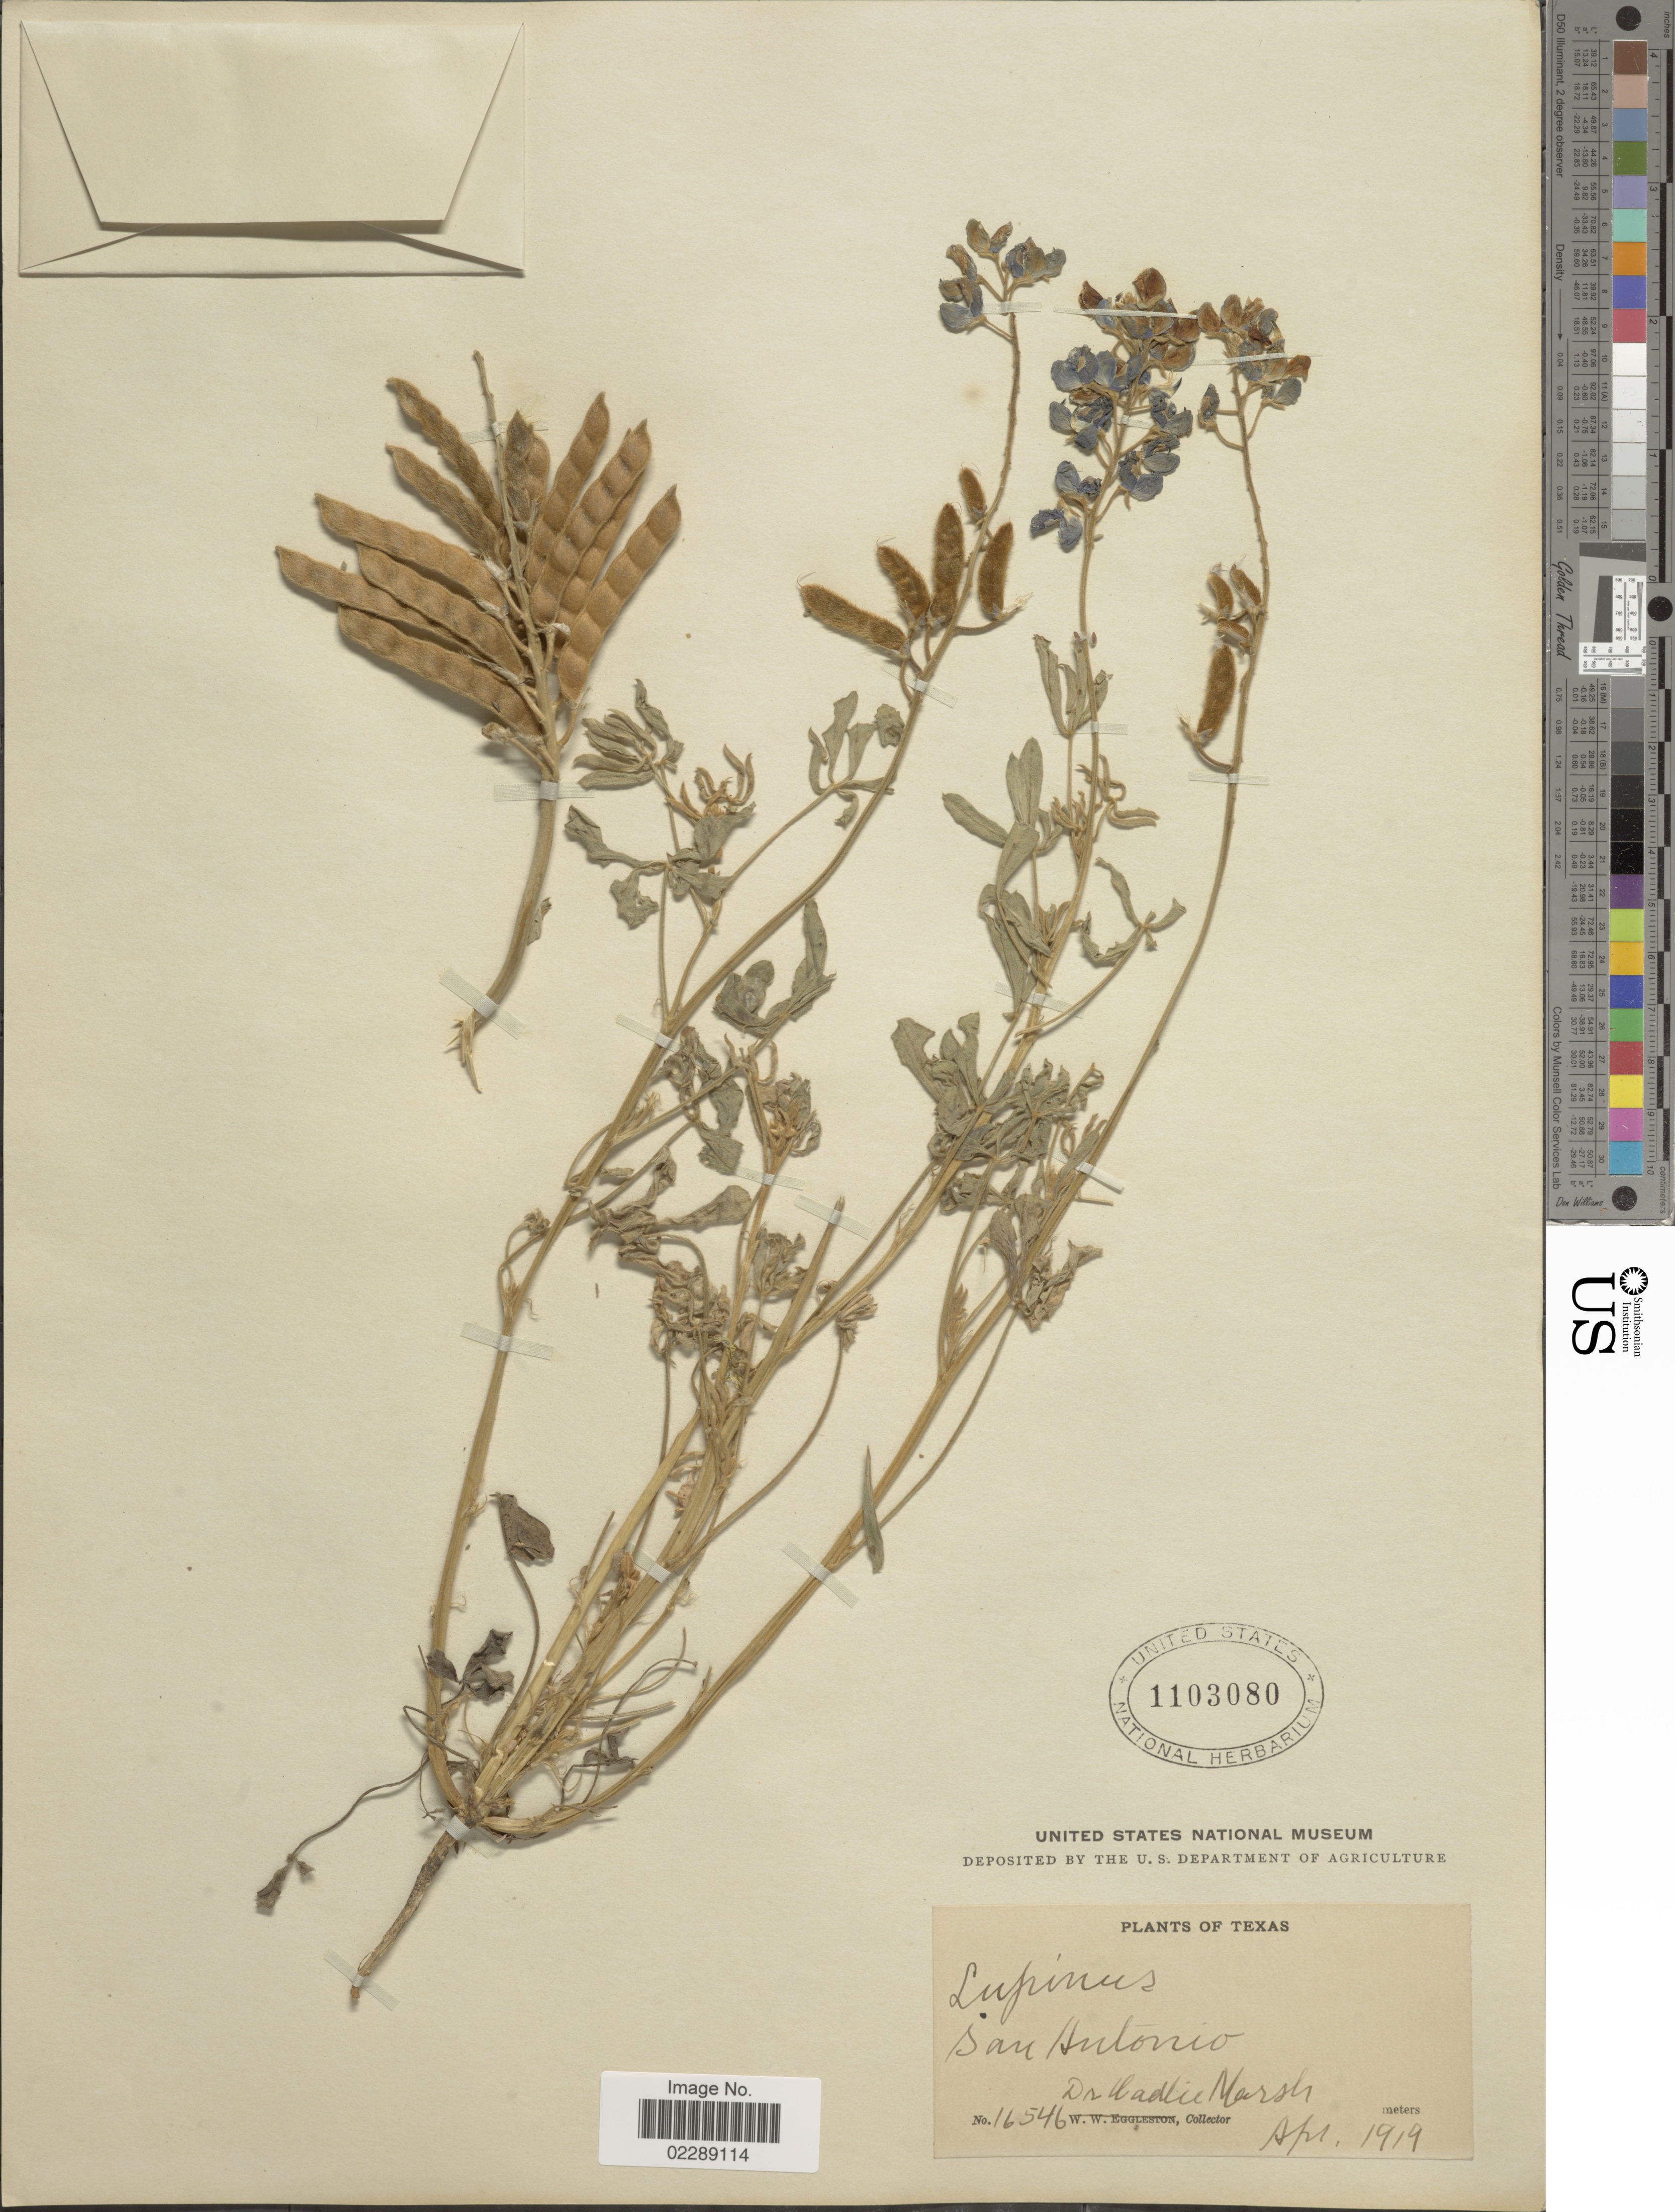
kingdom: Plantae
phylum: Tracheophyta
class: Magnoliopsida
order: Fabales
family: Fabaceae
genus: Lupinus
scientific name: Lupinus sp.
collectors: H. Marsh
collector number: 16546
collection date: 1919-04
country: United States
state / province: Texas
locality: San Antonio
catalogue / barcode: US 1103080